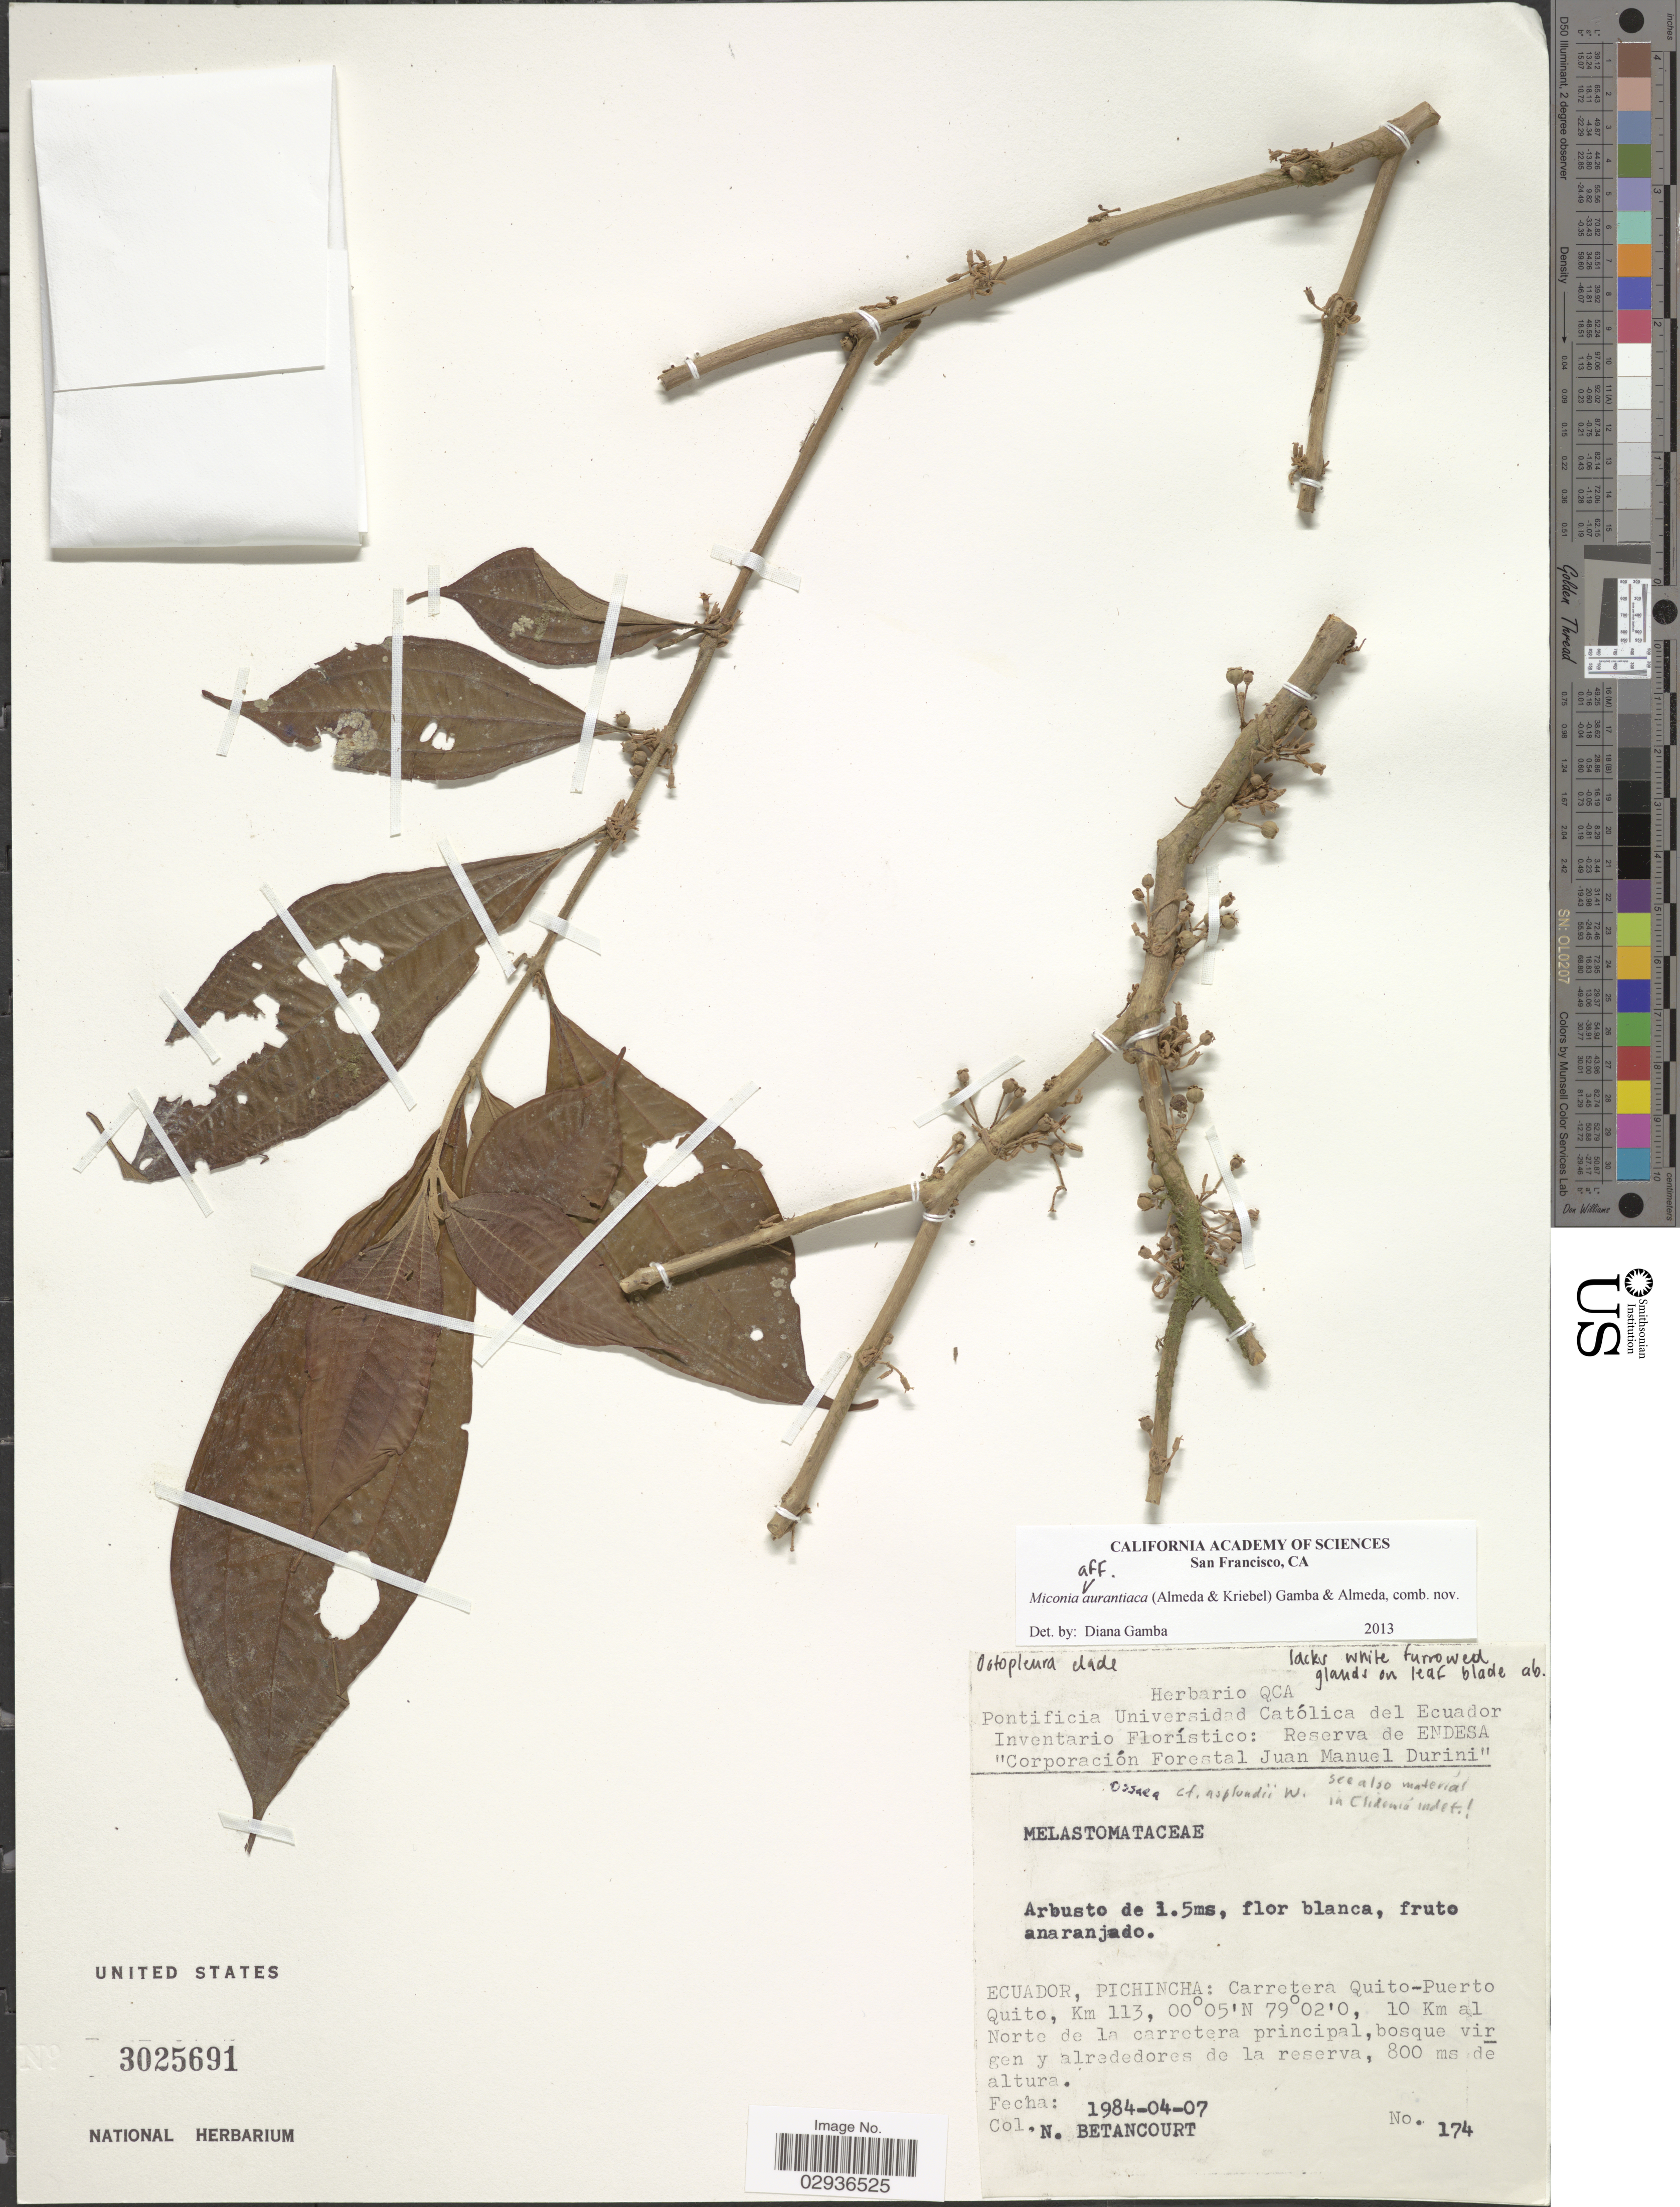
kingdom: Plantae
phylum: Tracheophyta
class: Magnoliopsida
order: Myrtales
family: Melastomataceae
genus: Miconia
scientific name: Miconia aurantiaca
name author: (Almeda & Kriebel) Gamba & Almeda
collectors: N. Betancourt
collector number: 174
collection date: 1984-04-07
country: Ecuador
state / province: Pichincha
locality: Carretera Quito-Puerto, Km 113, 10 Km al Norte de la carreter principal.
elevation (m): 800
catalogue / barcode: US 3025691